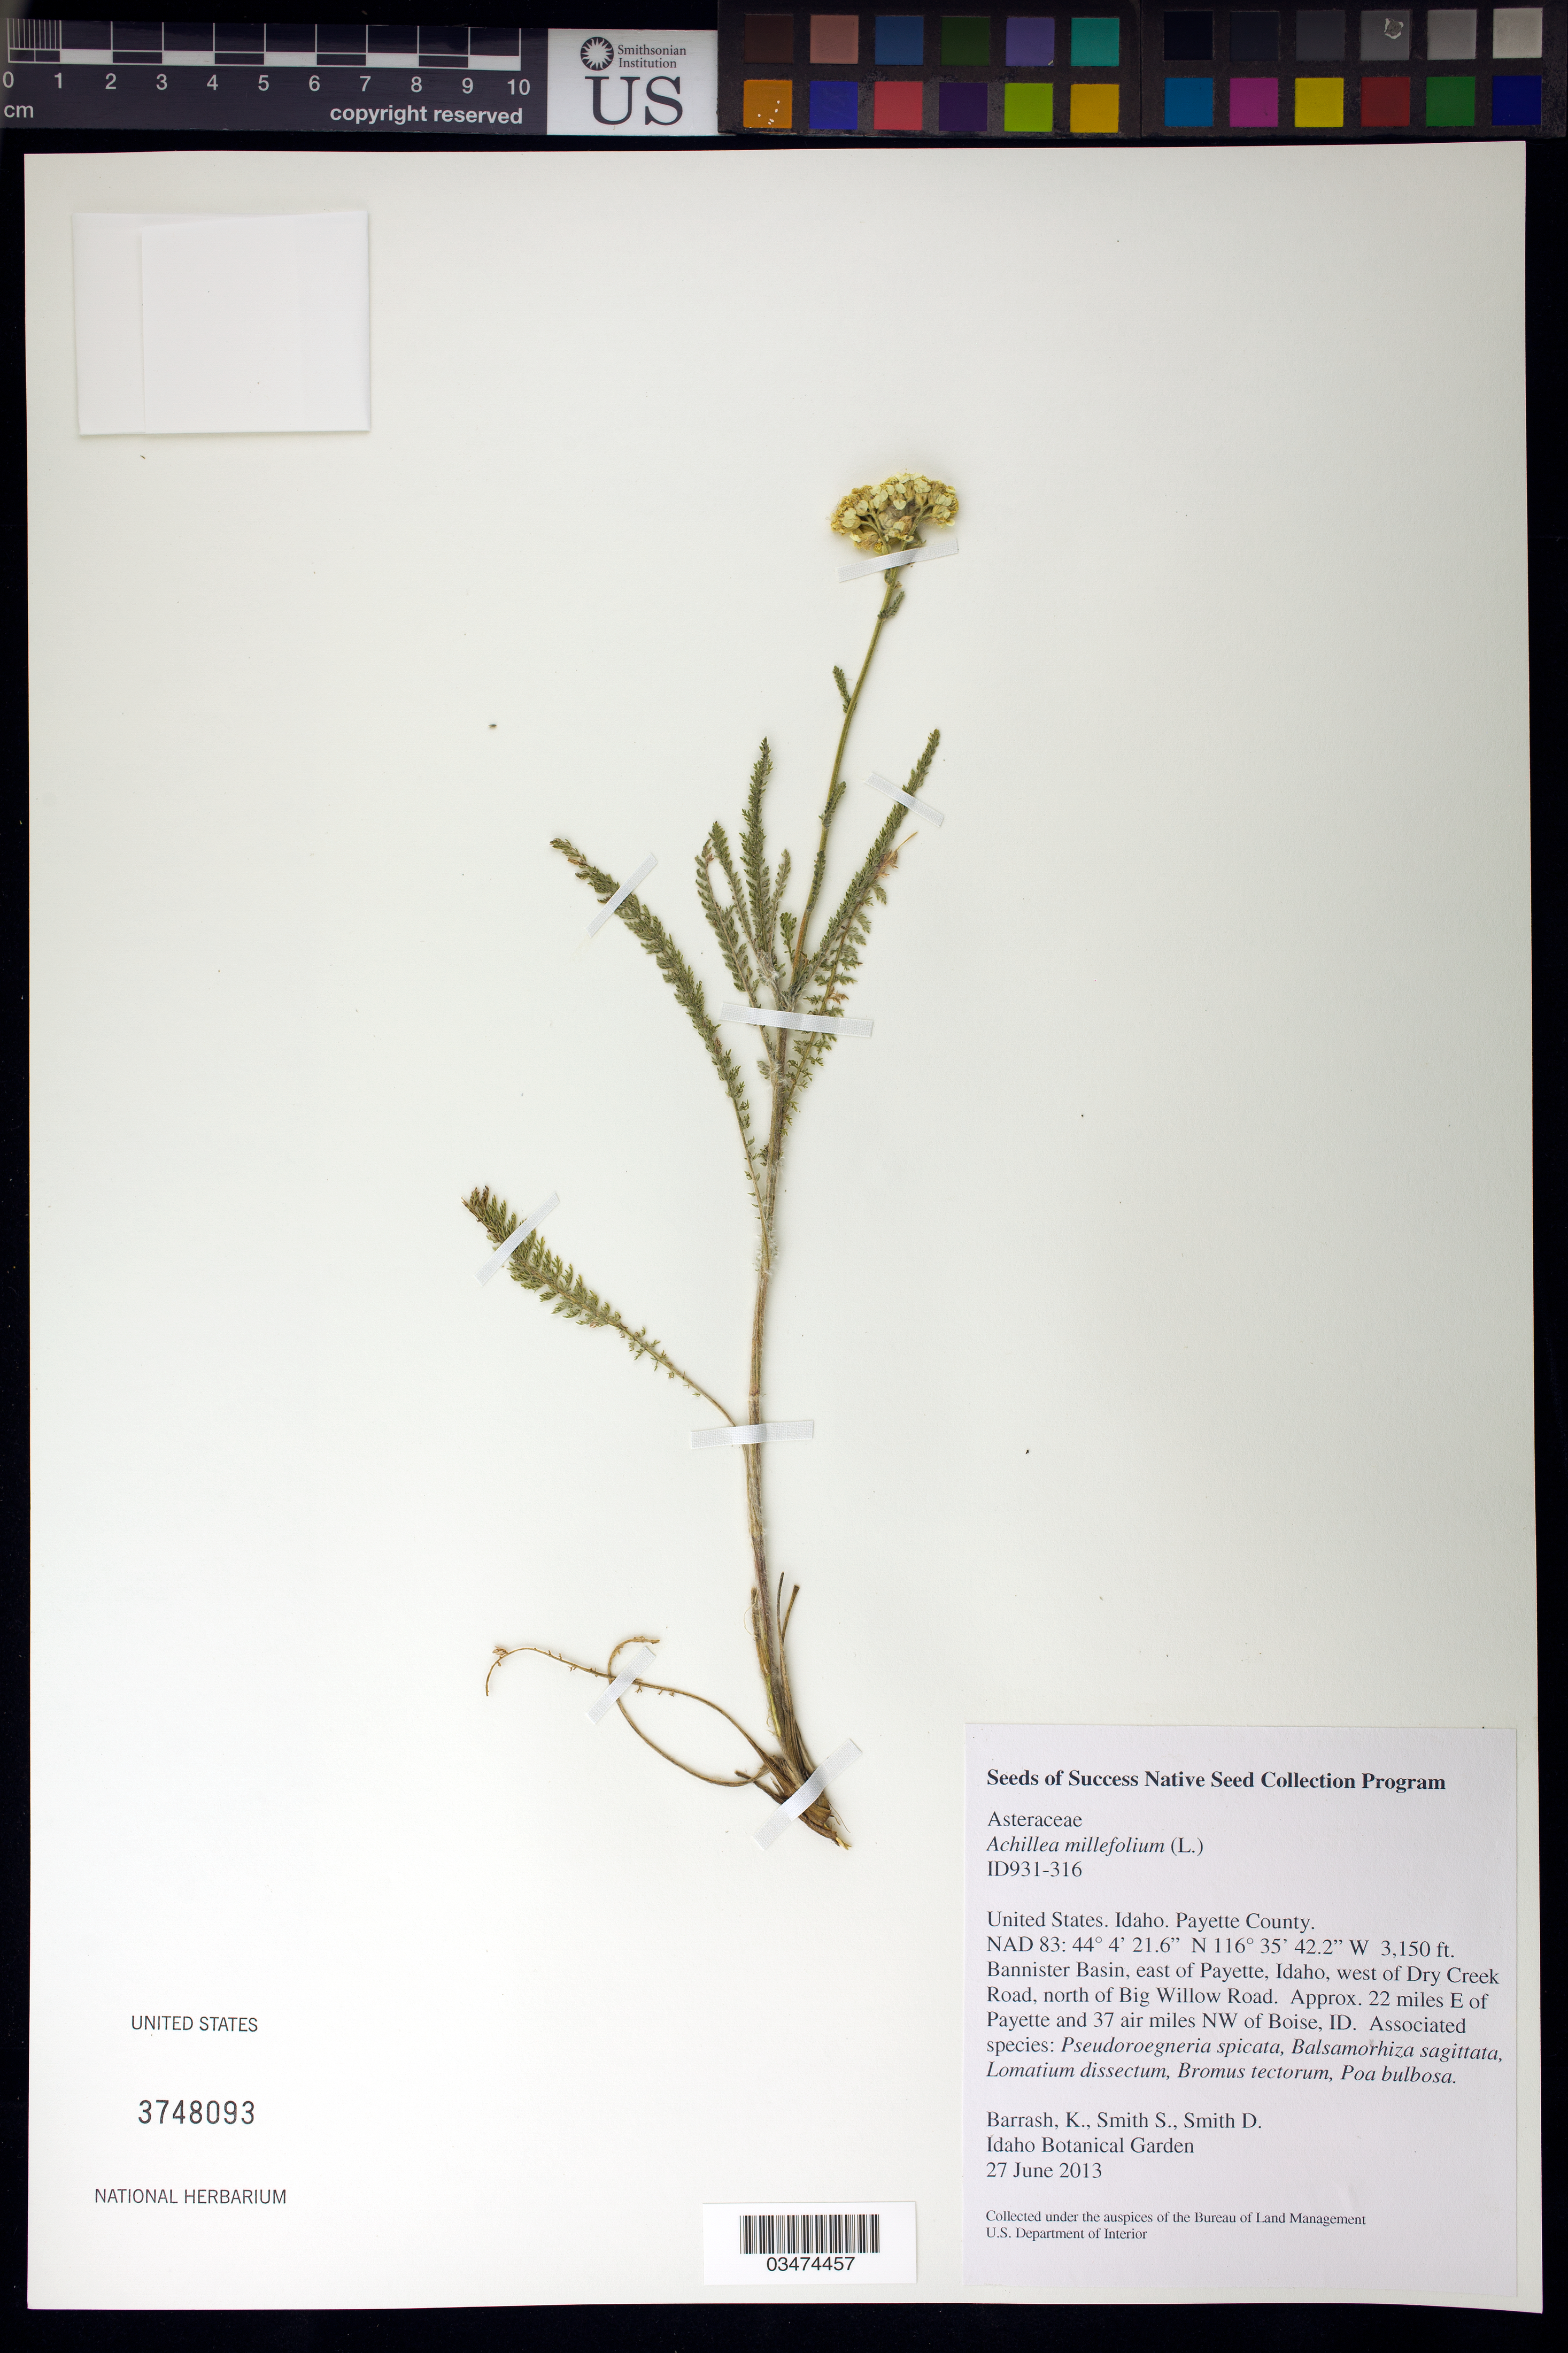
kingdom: Plantae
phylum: Tracheophyta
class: Magnoliopsida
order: Asterales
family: Asteraceae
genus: Achillea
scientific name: Achillea millefolium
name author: L.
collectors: K. Barrash, S. Smith & D. Smith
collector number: ID931-316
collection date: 2013-06-27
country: United States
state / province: Idaho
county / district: Payette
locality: Bannister Basin, E of Payette, W of Dry Creek Rd, N of Big Willow Rd. Approx. 22 miles E of Payette and 37 air miles NW of Boise.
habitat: Associated with Bromus tectorum, Poa bulbosa, ect.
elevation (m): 960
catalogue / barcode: US 3748093